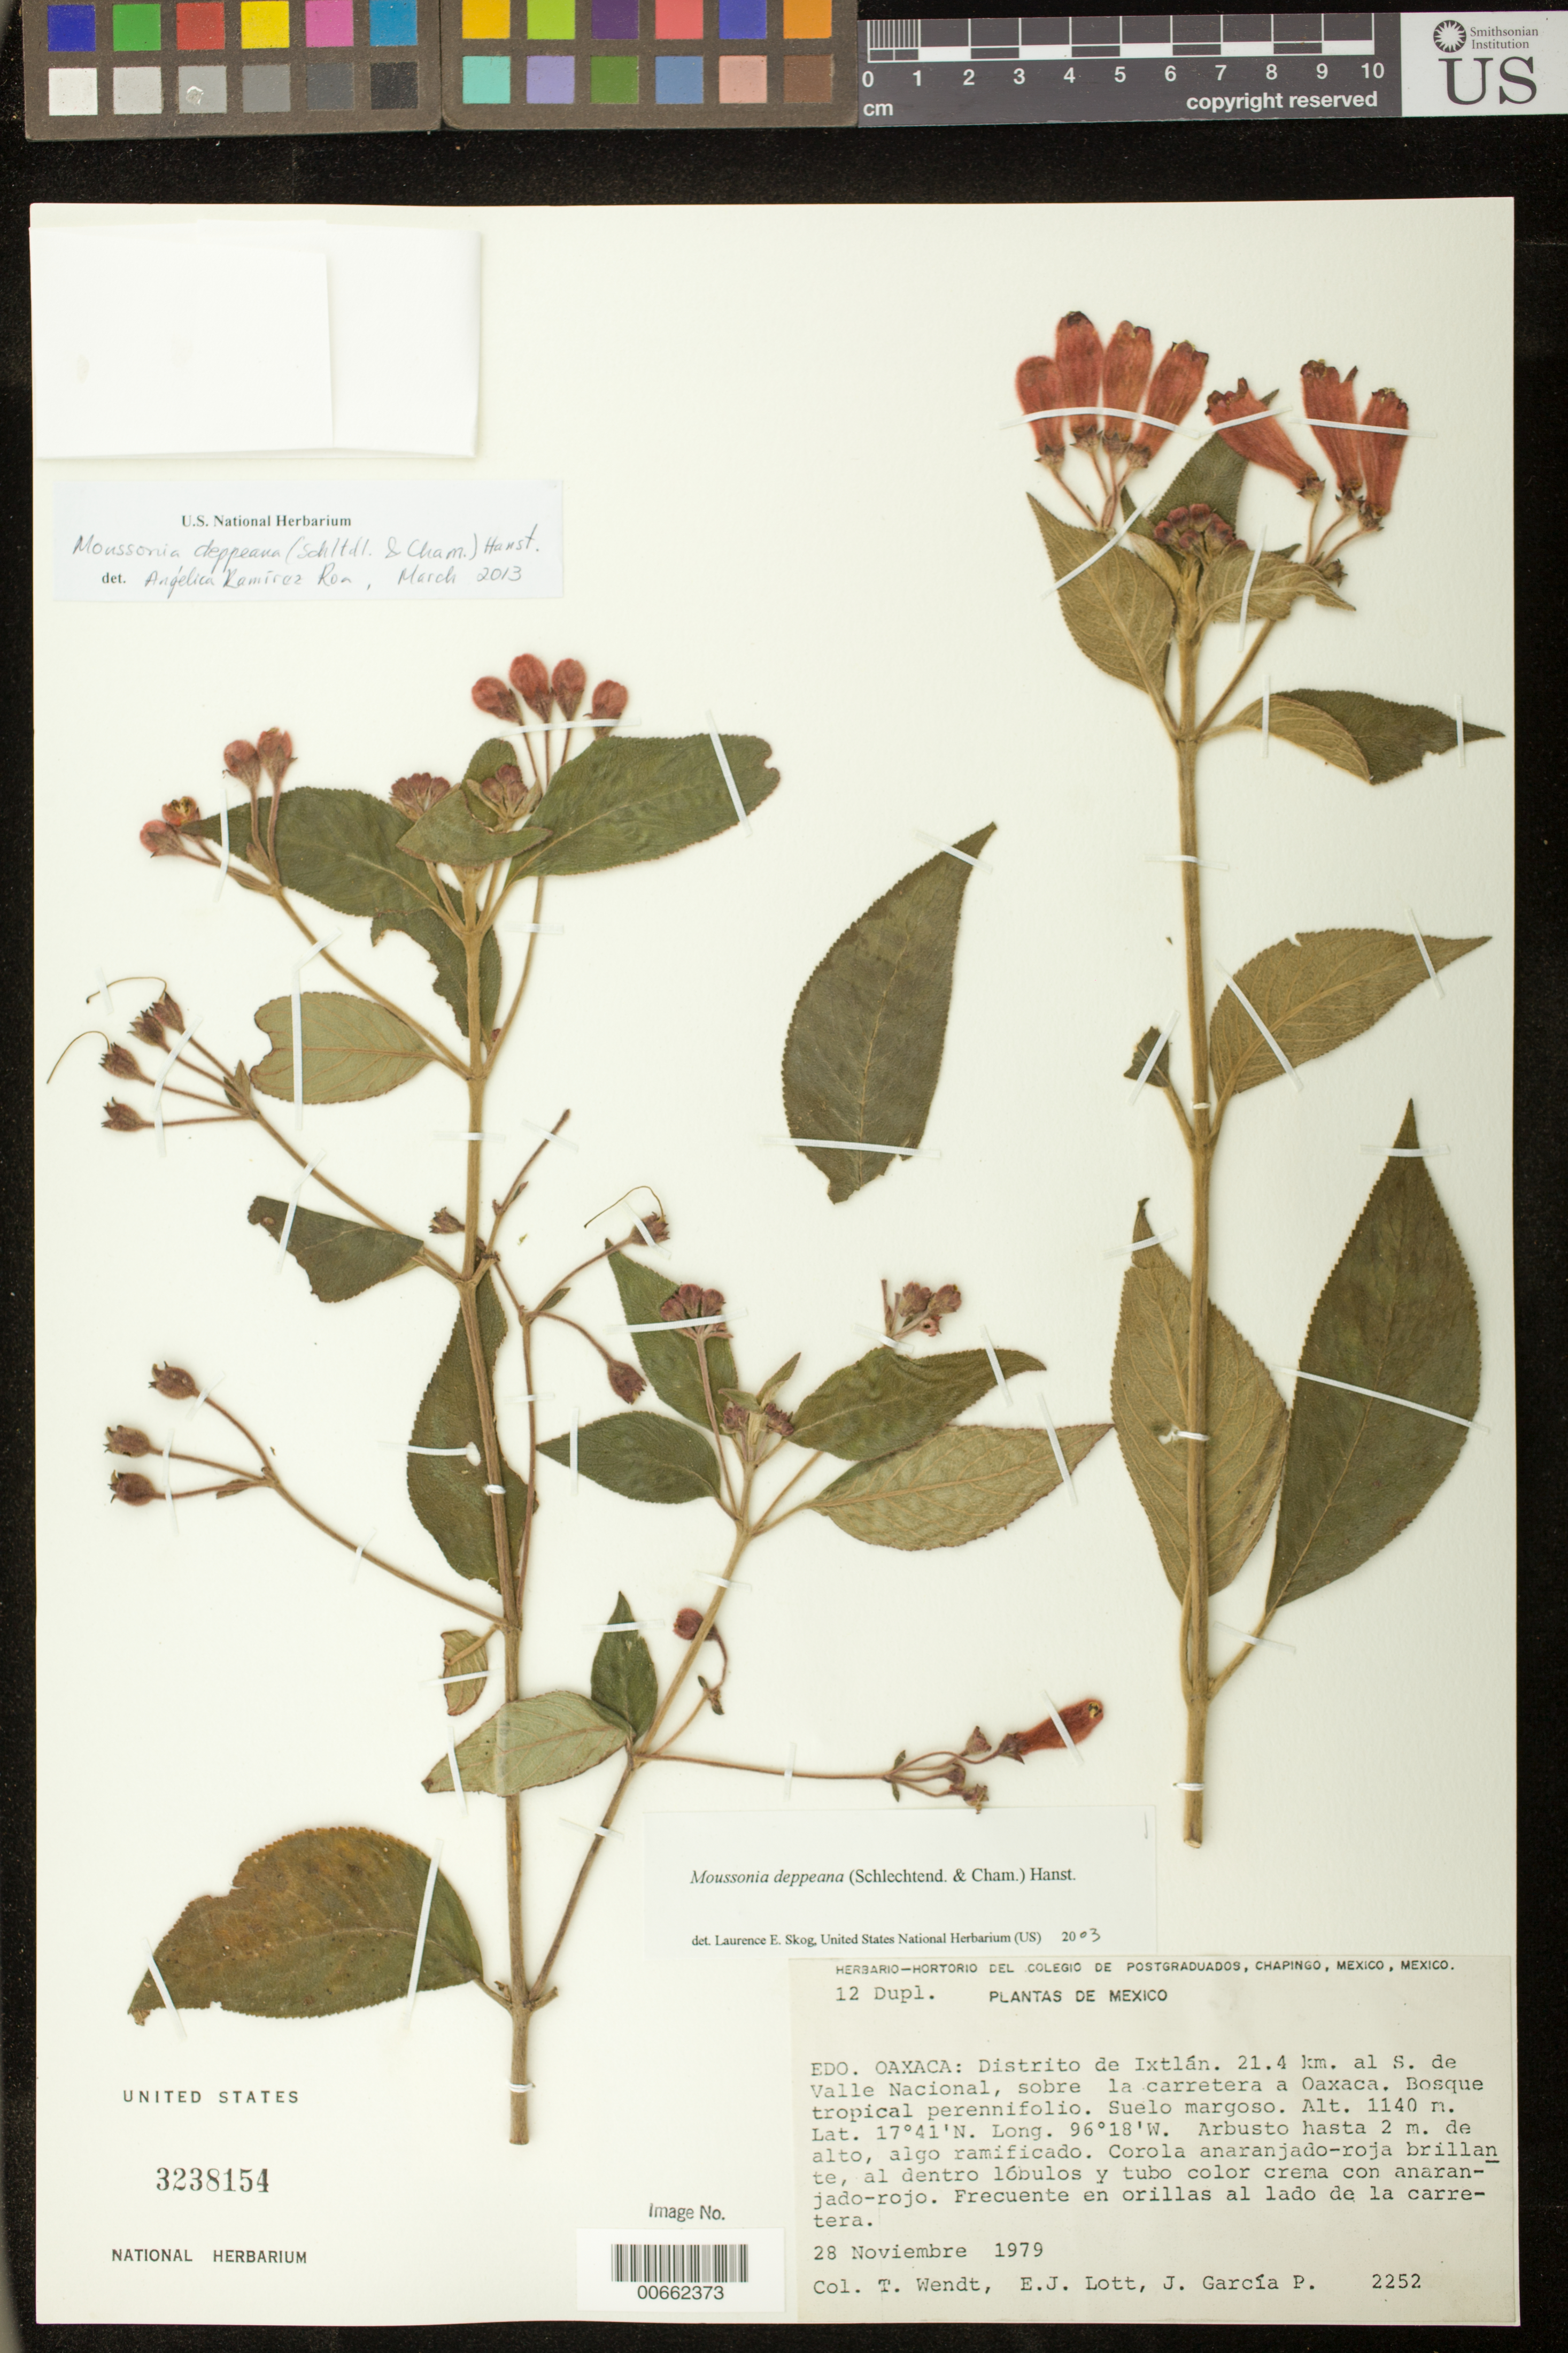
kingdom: Plantae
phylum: Tracheophyta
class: Magnoliopsida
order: Lamiales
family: Gesneriaceae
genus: Moussonia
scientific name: Moussonia deppeana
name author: (Schltdl. & Cham.) Klotzsch ex Hanst.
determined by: Ramírez-Roa, A.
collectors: T. L. Wendt, E. Lott & J. García-P.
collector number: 2252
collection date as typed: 28 Nov 1979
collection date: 1979-11-28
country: Mexico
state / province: Oaxaca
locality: Distrito de Ixtlán; 21.4 km al S de Valle Nacional, sobre la carretera a Oaxaca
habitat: Bosque tropical perennifolio, suelo margoso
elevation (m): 1140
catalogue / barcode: US 3238154